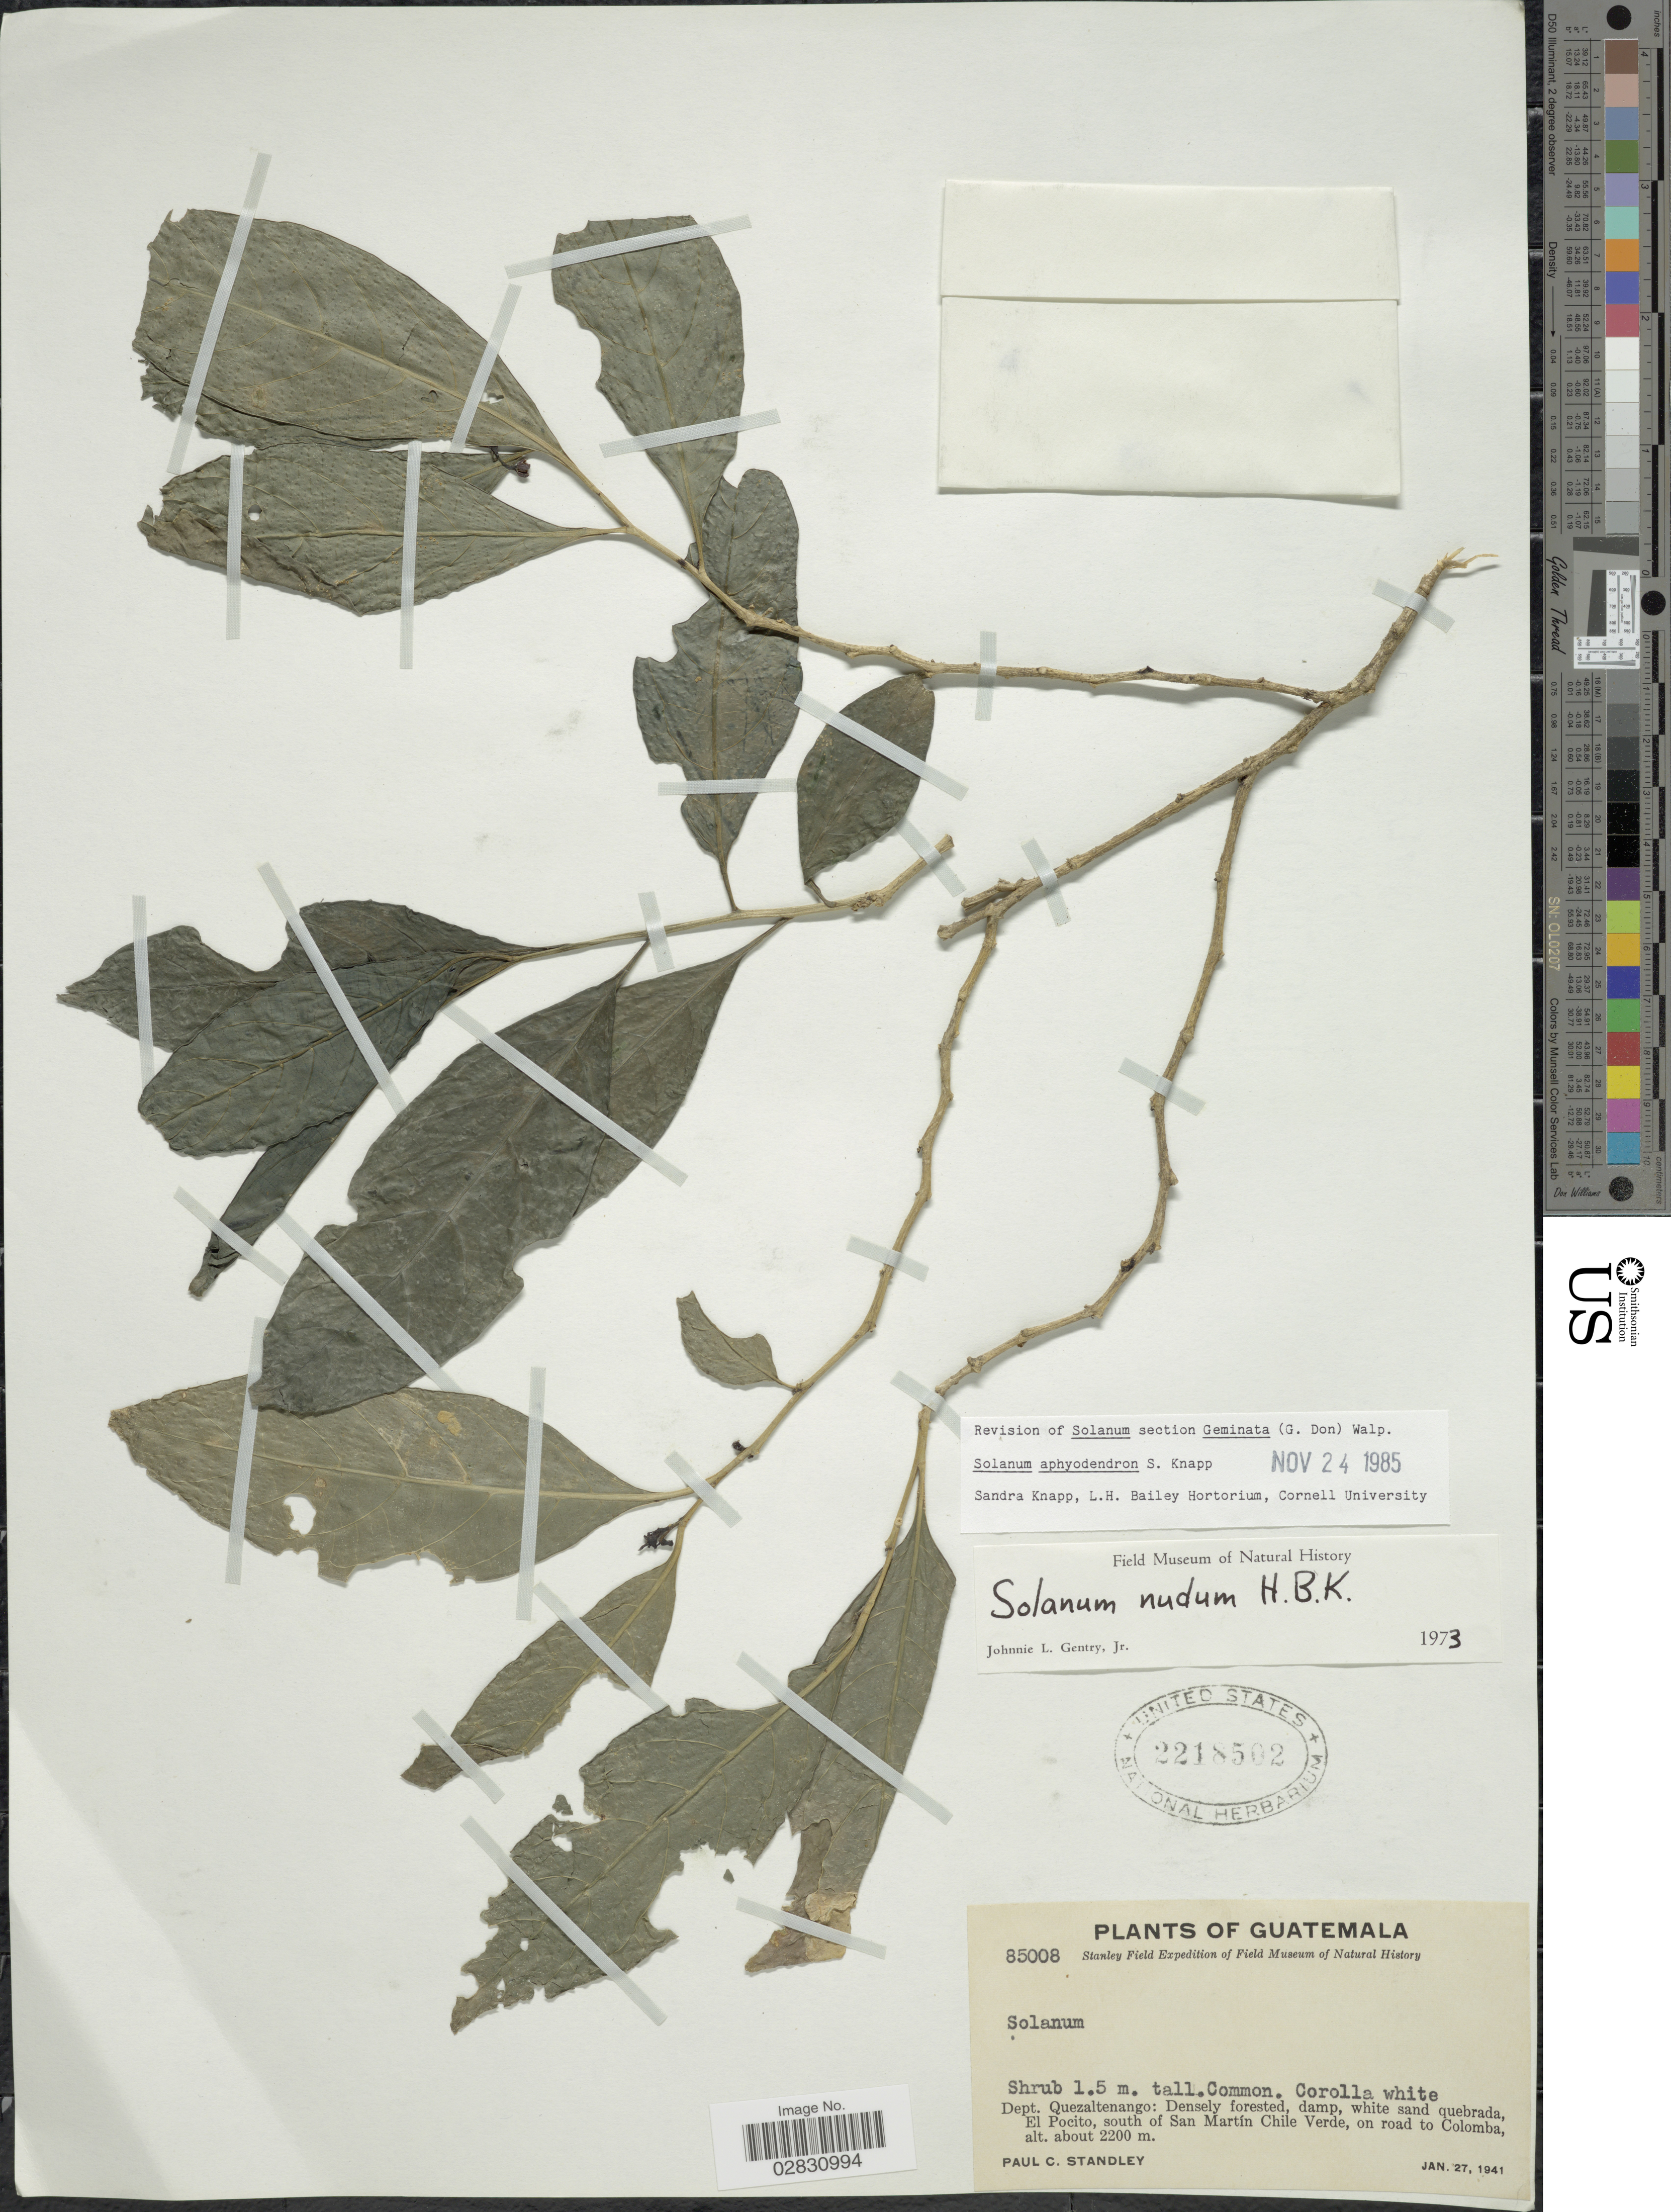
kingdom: Plantae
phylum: Tracheophyta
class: Magnoliopsida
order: Solanales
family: Solanaceae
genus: Solanum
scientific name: Solanum aphyodendron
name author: S. Knapp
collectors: P. C. Standley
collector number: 85008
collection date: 1941-01-27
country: Guatemala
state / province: Quetzaltenango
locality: Dept. Quezaltenango: Densely forested, damp, white sand and quebrada, El Pocito, south of San Martín Chile Verde, on road to Colomba.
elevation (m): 2200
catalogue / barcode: US 2218502